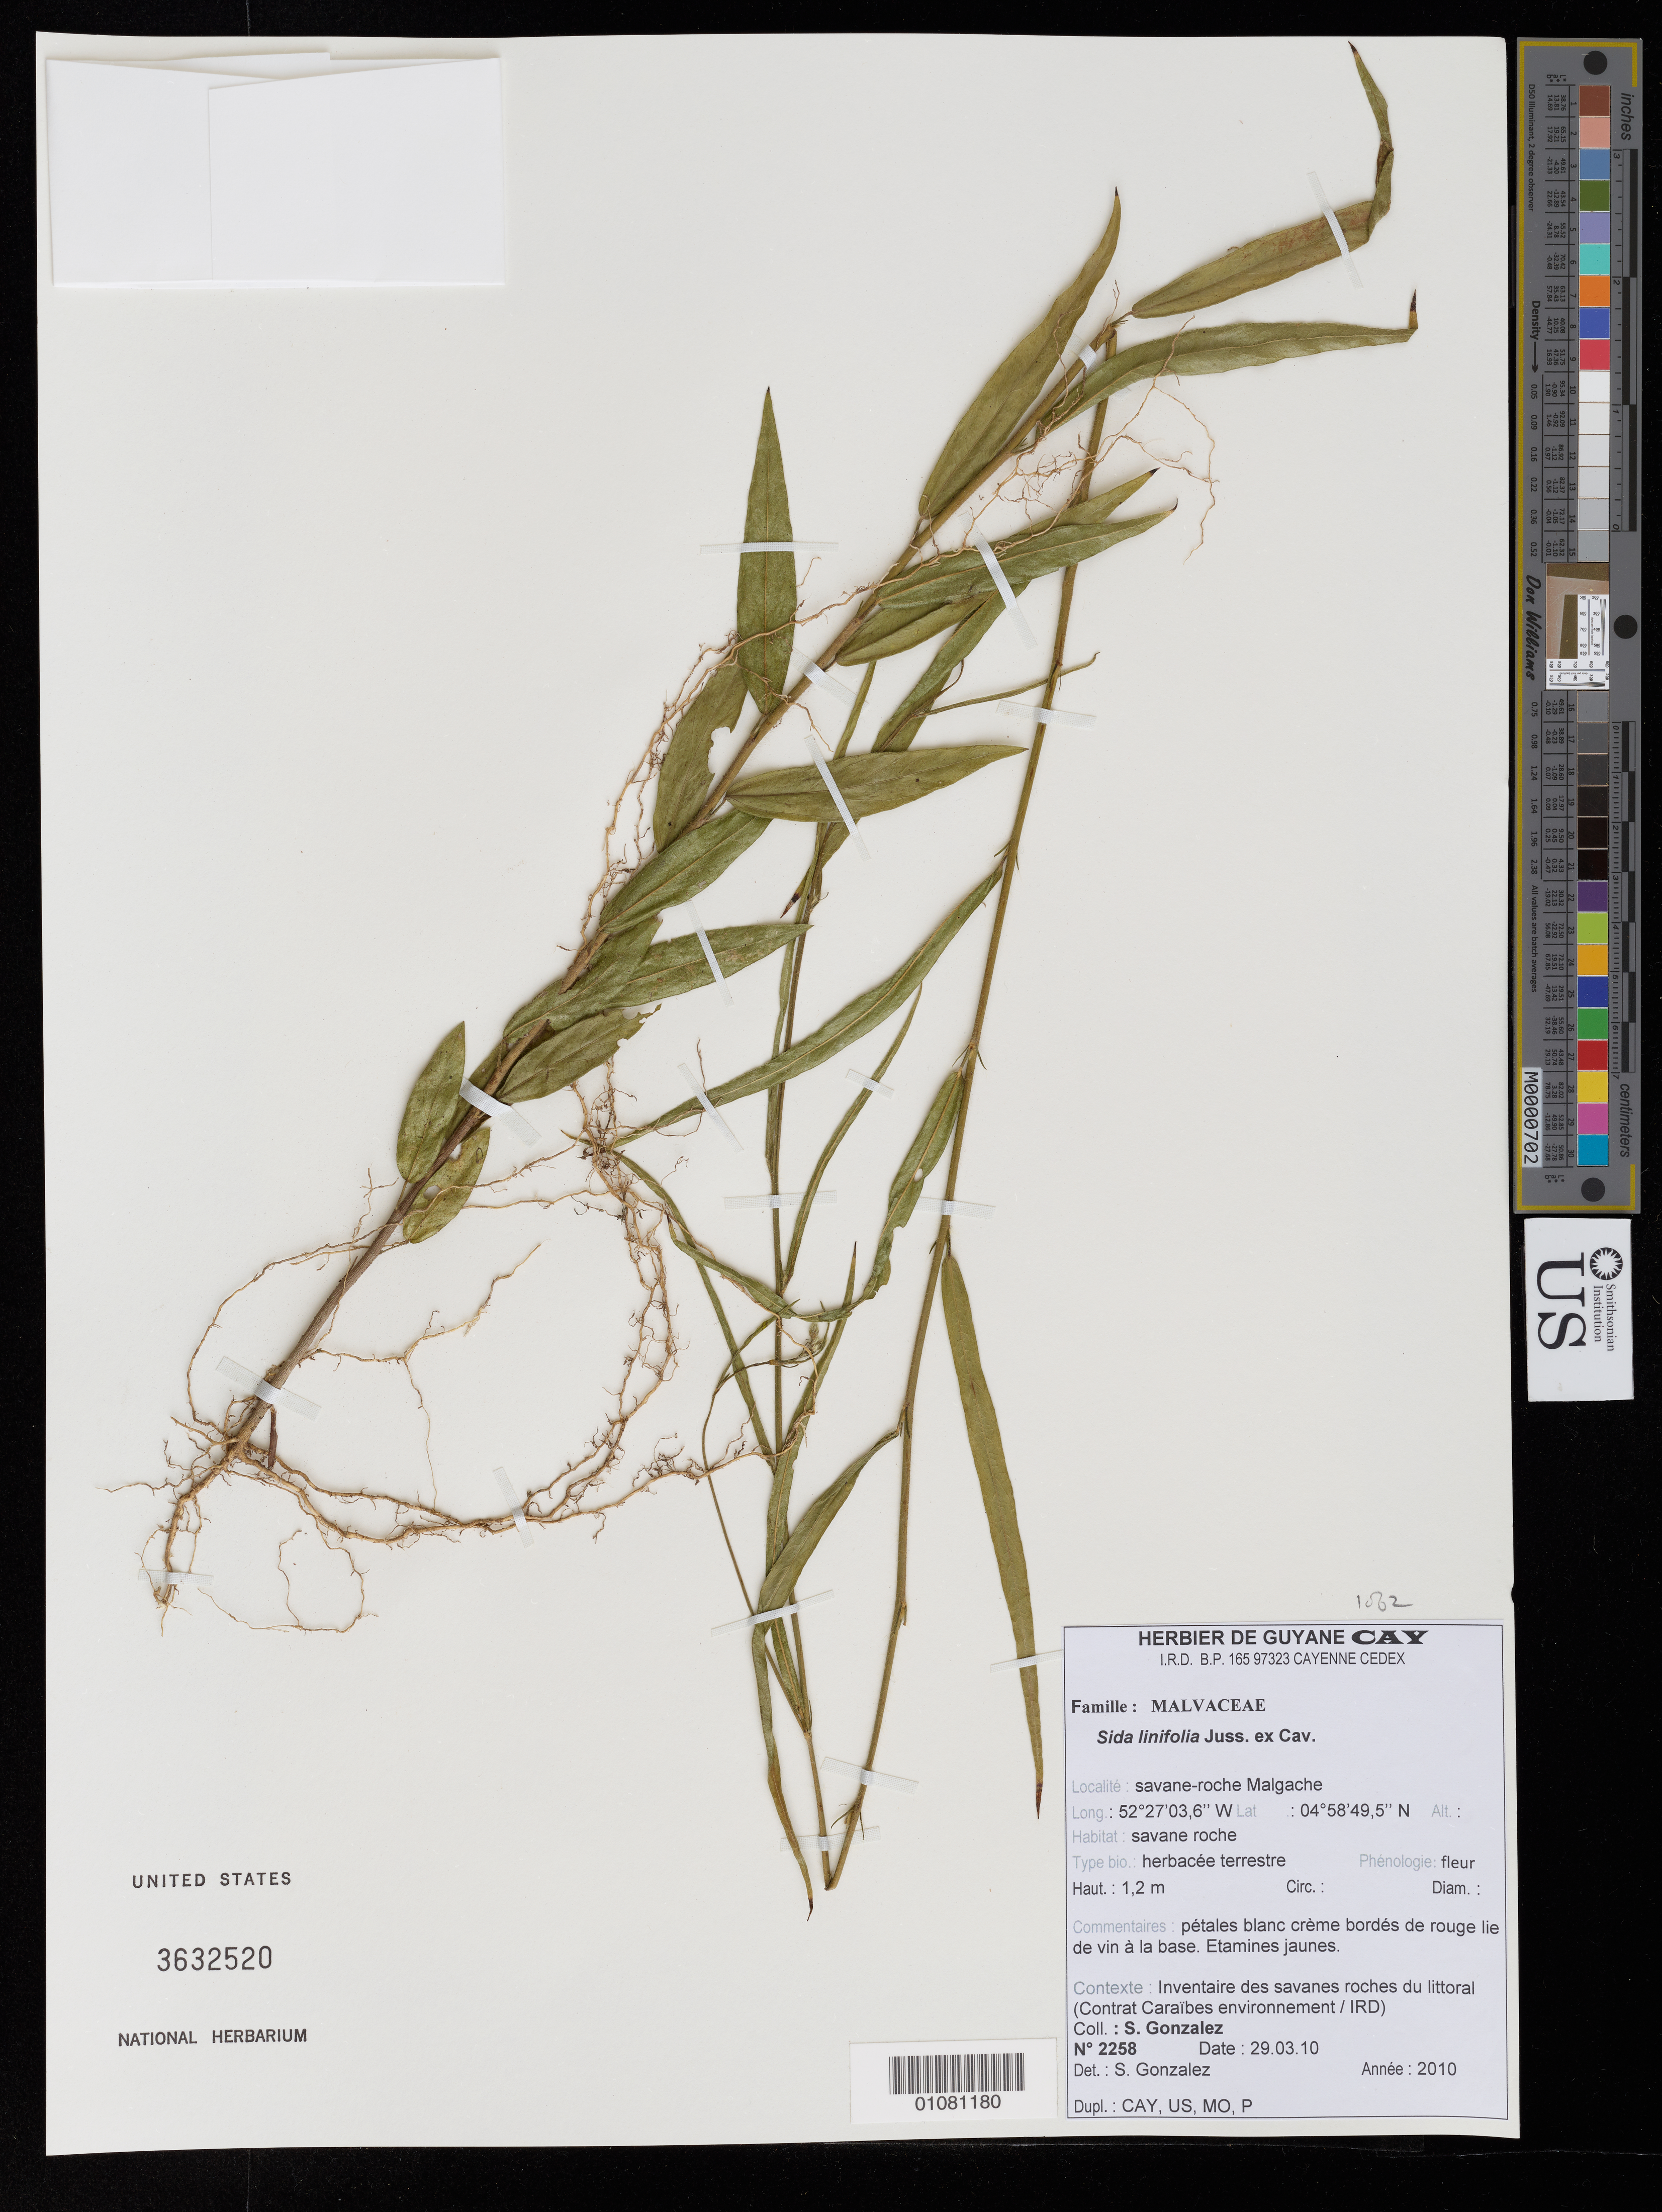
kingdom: Plantae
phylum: Tracheophyta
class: Magnoliopsida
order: Malvales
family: Malvaceae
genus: Sida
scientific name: Sida linifolia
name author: Cav.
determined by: Gonzalez, Sophie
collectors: S. Gonzalez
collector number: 2258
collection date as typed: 29-Mar-10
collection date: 1910-03-29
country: French Guiana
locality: Savane Roche Malgache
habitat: Savane roche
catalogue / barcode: US 3632520